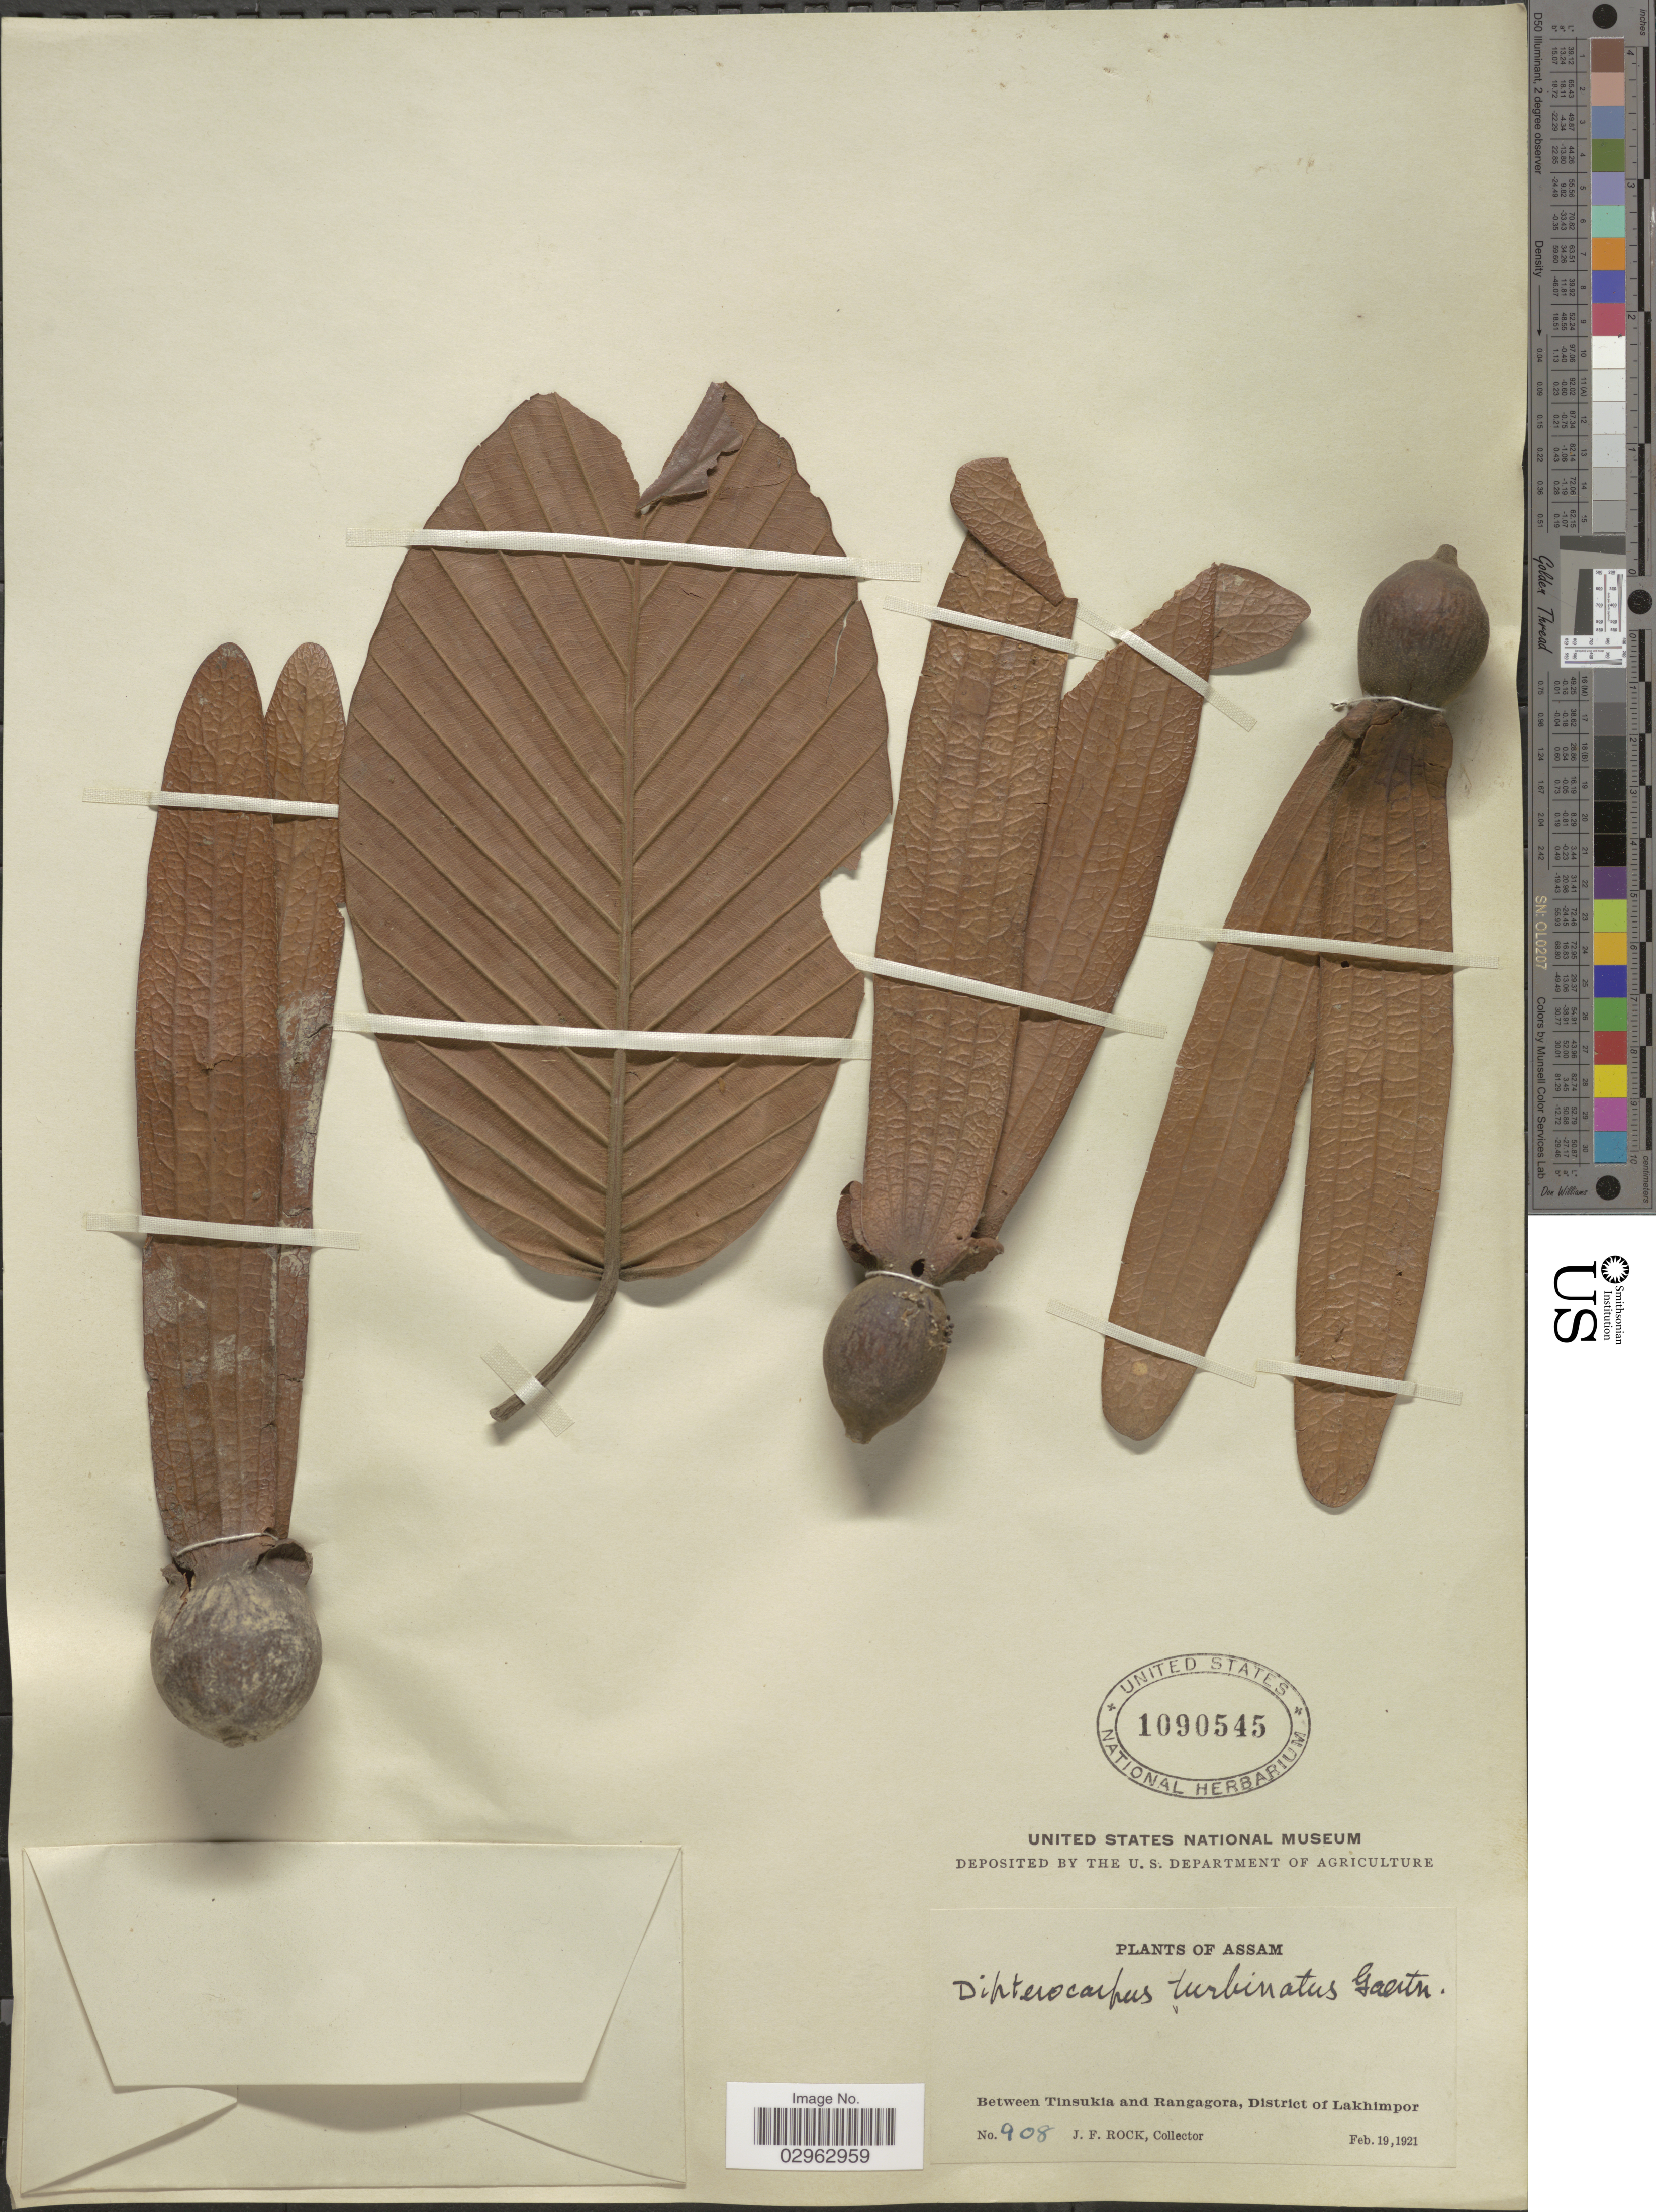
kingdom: Plantae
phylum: Tracheophyta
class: Magnoliopsida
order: Malvales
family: Dipterocarpaceae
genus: Dipterocarpus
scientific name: Dipterocarpus turbinatus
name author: C.F. Gaertn.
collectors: J. Rock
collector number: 908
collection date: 1921-02-19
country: India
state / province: Assam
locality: Between Tinsukia and Rangagora, District of Lakhimpor.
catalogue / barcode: US 1090545